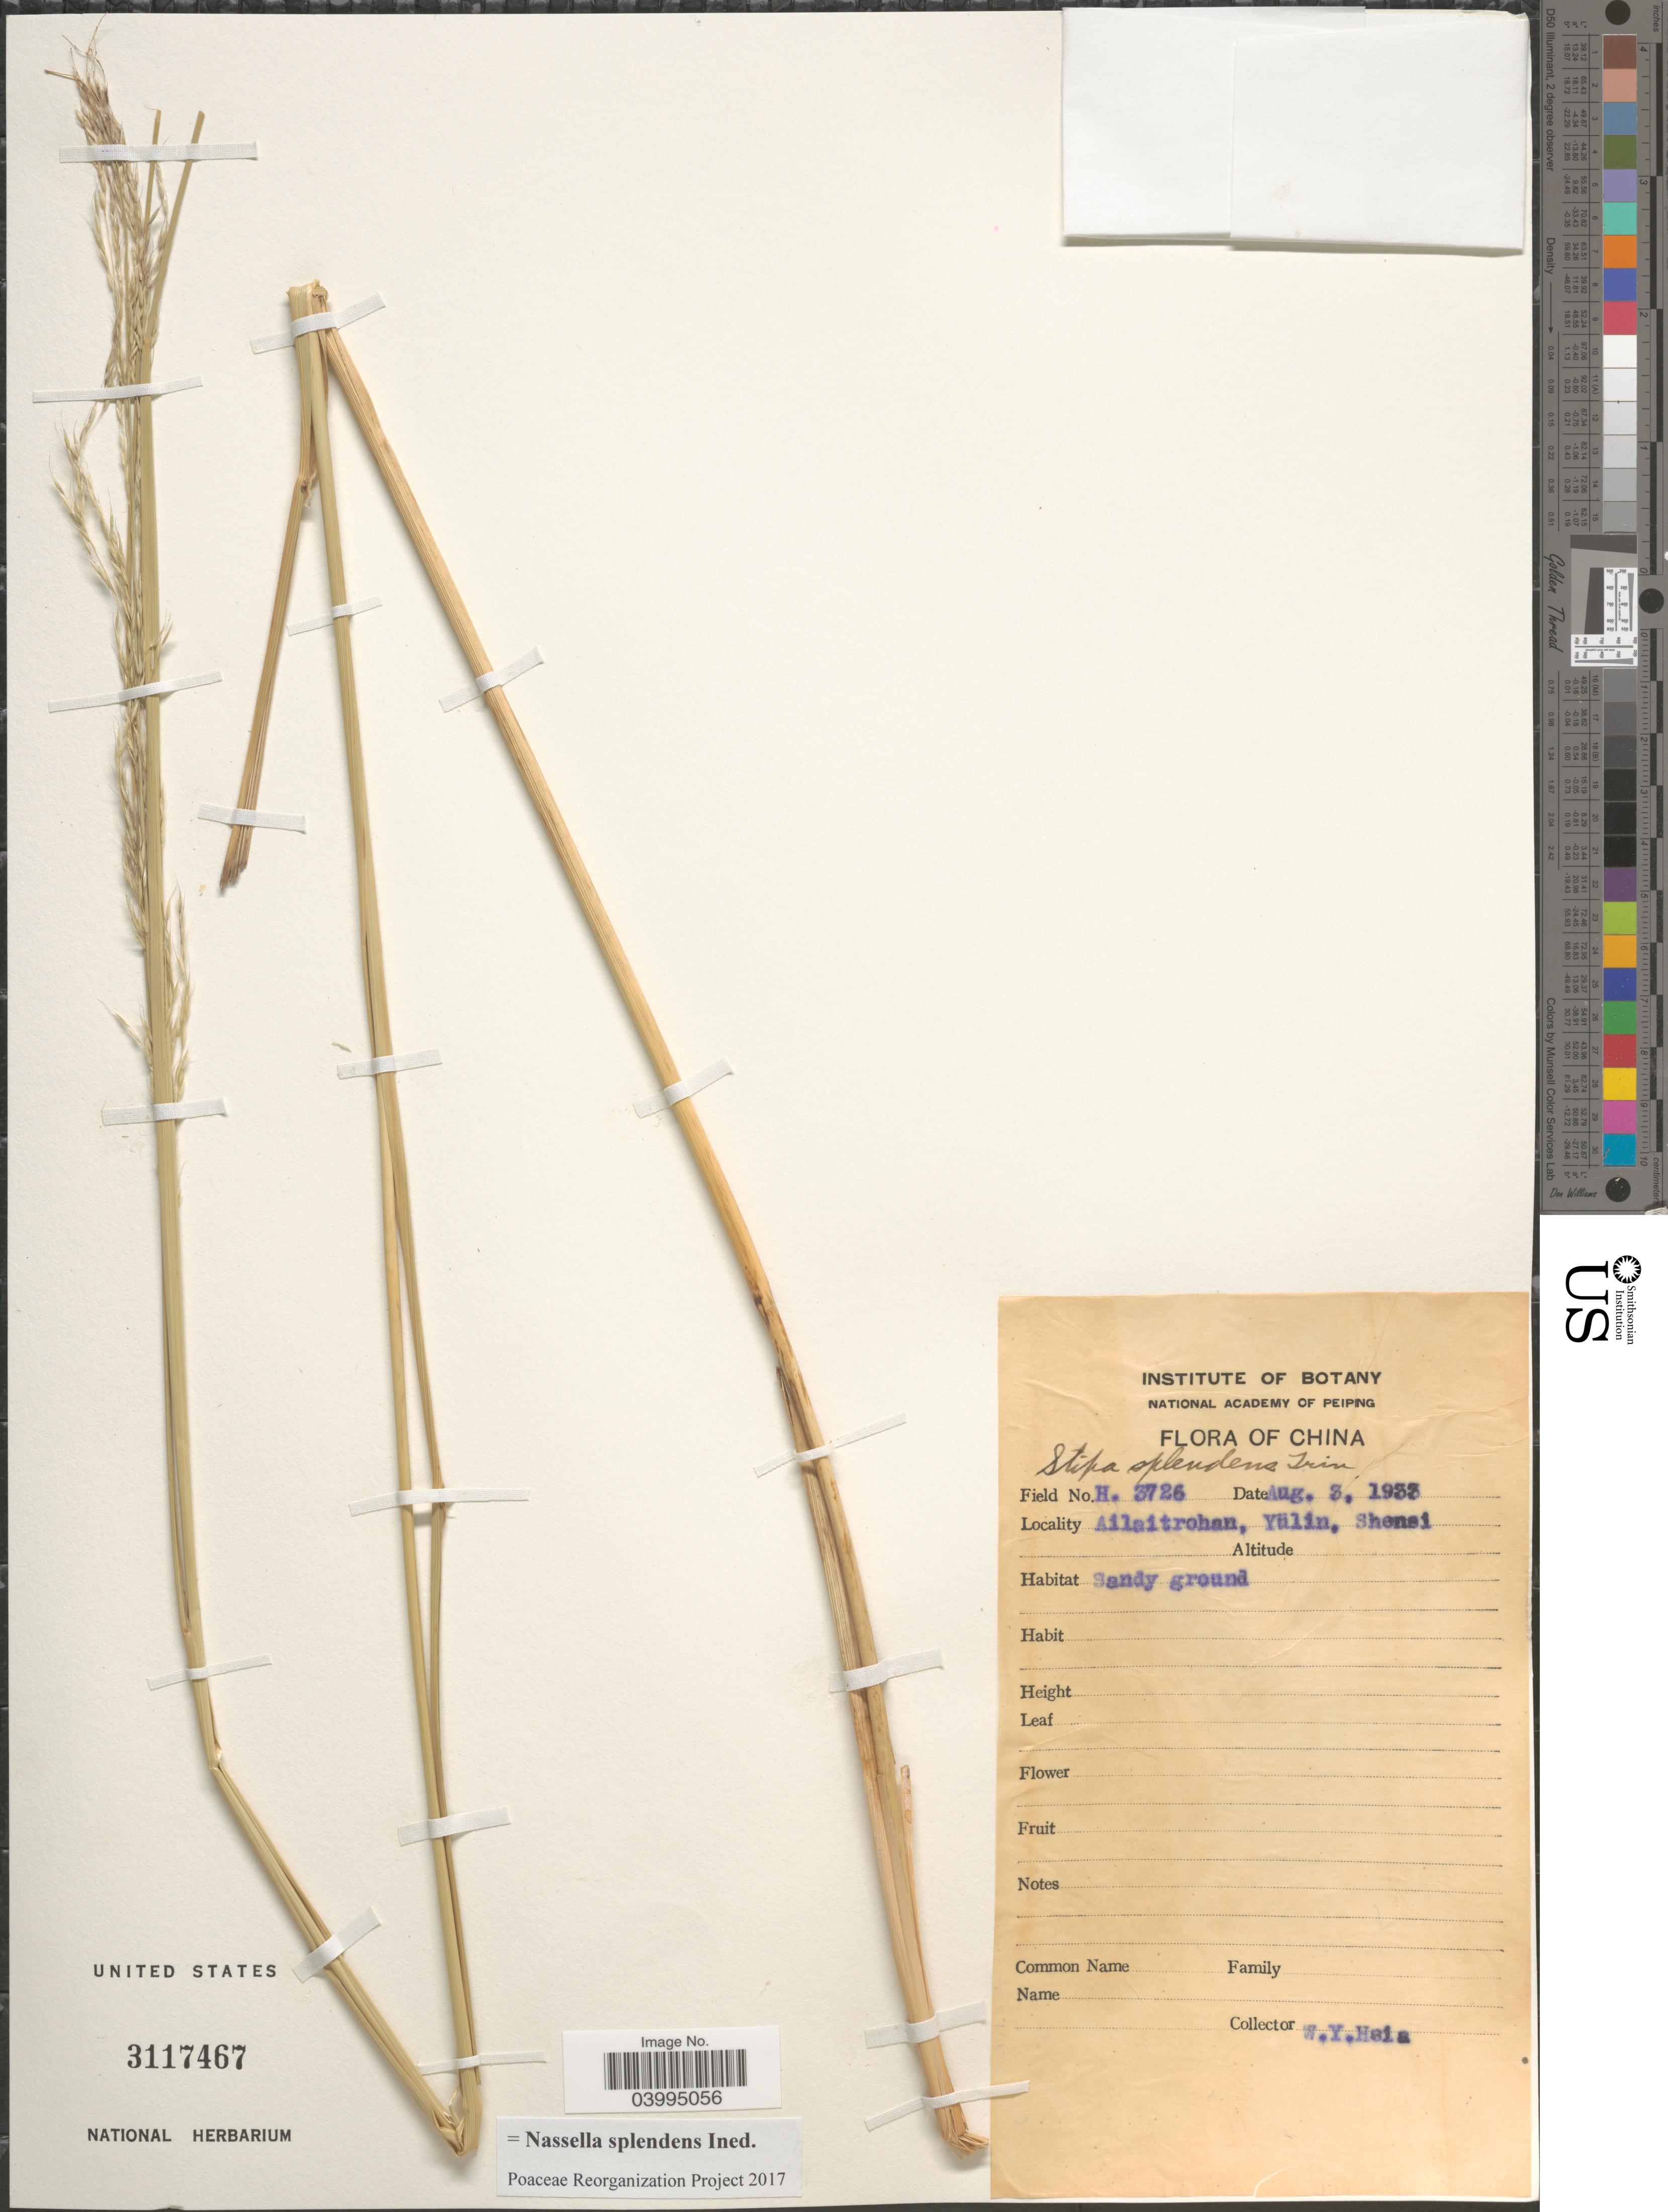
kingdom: Plantae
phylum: Tracheophyta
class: Liliopsida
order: Poales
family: Poaceae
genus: Neotrinia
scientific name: Neotrinia splendens (Trin.) M. Nobis, P.D. Gudkova & A. Nowak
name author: (Trin.)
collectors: W. Heia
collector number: H. 3726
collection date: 1933-08-03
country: China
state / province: Shaanxi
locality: Ailaitrohan, Yülin, Shensi.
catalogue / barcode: US 3117467